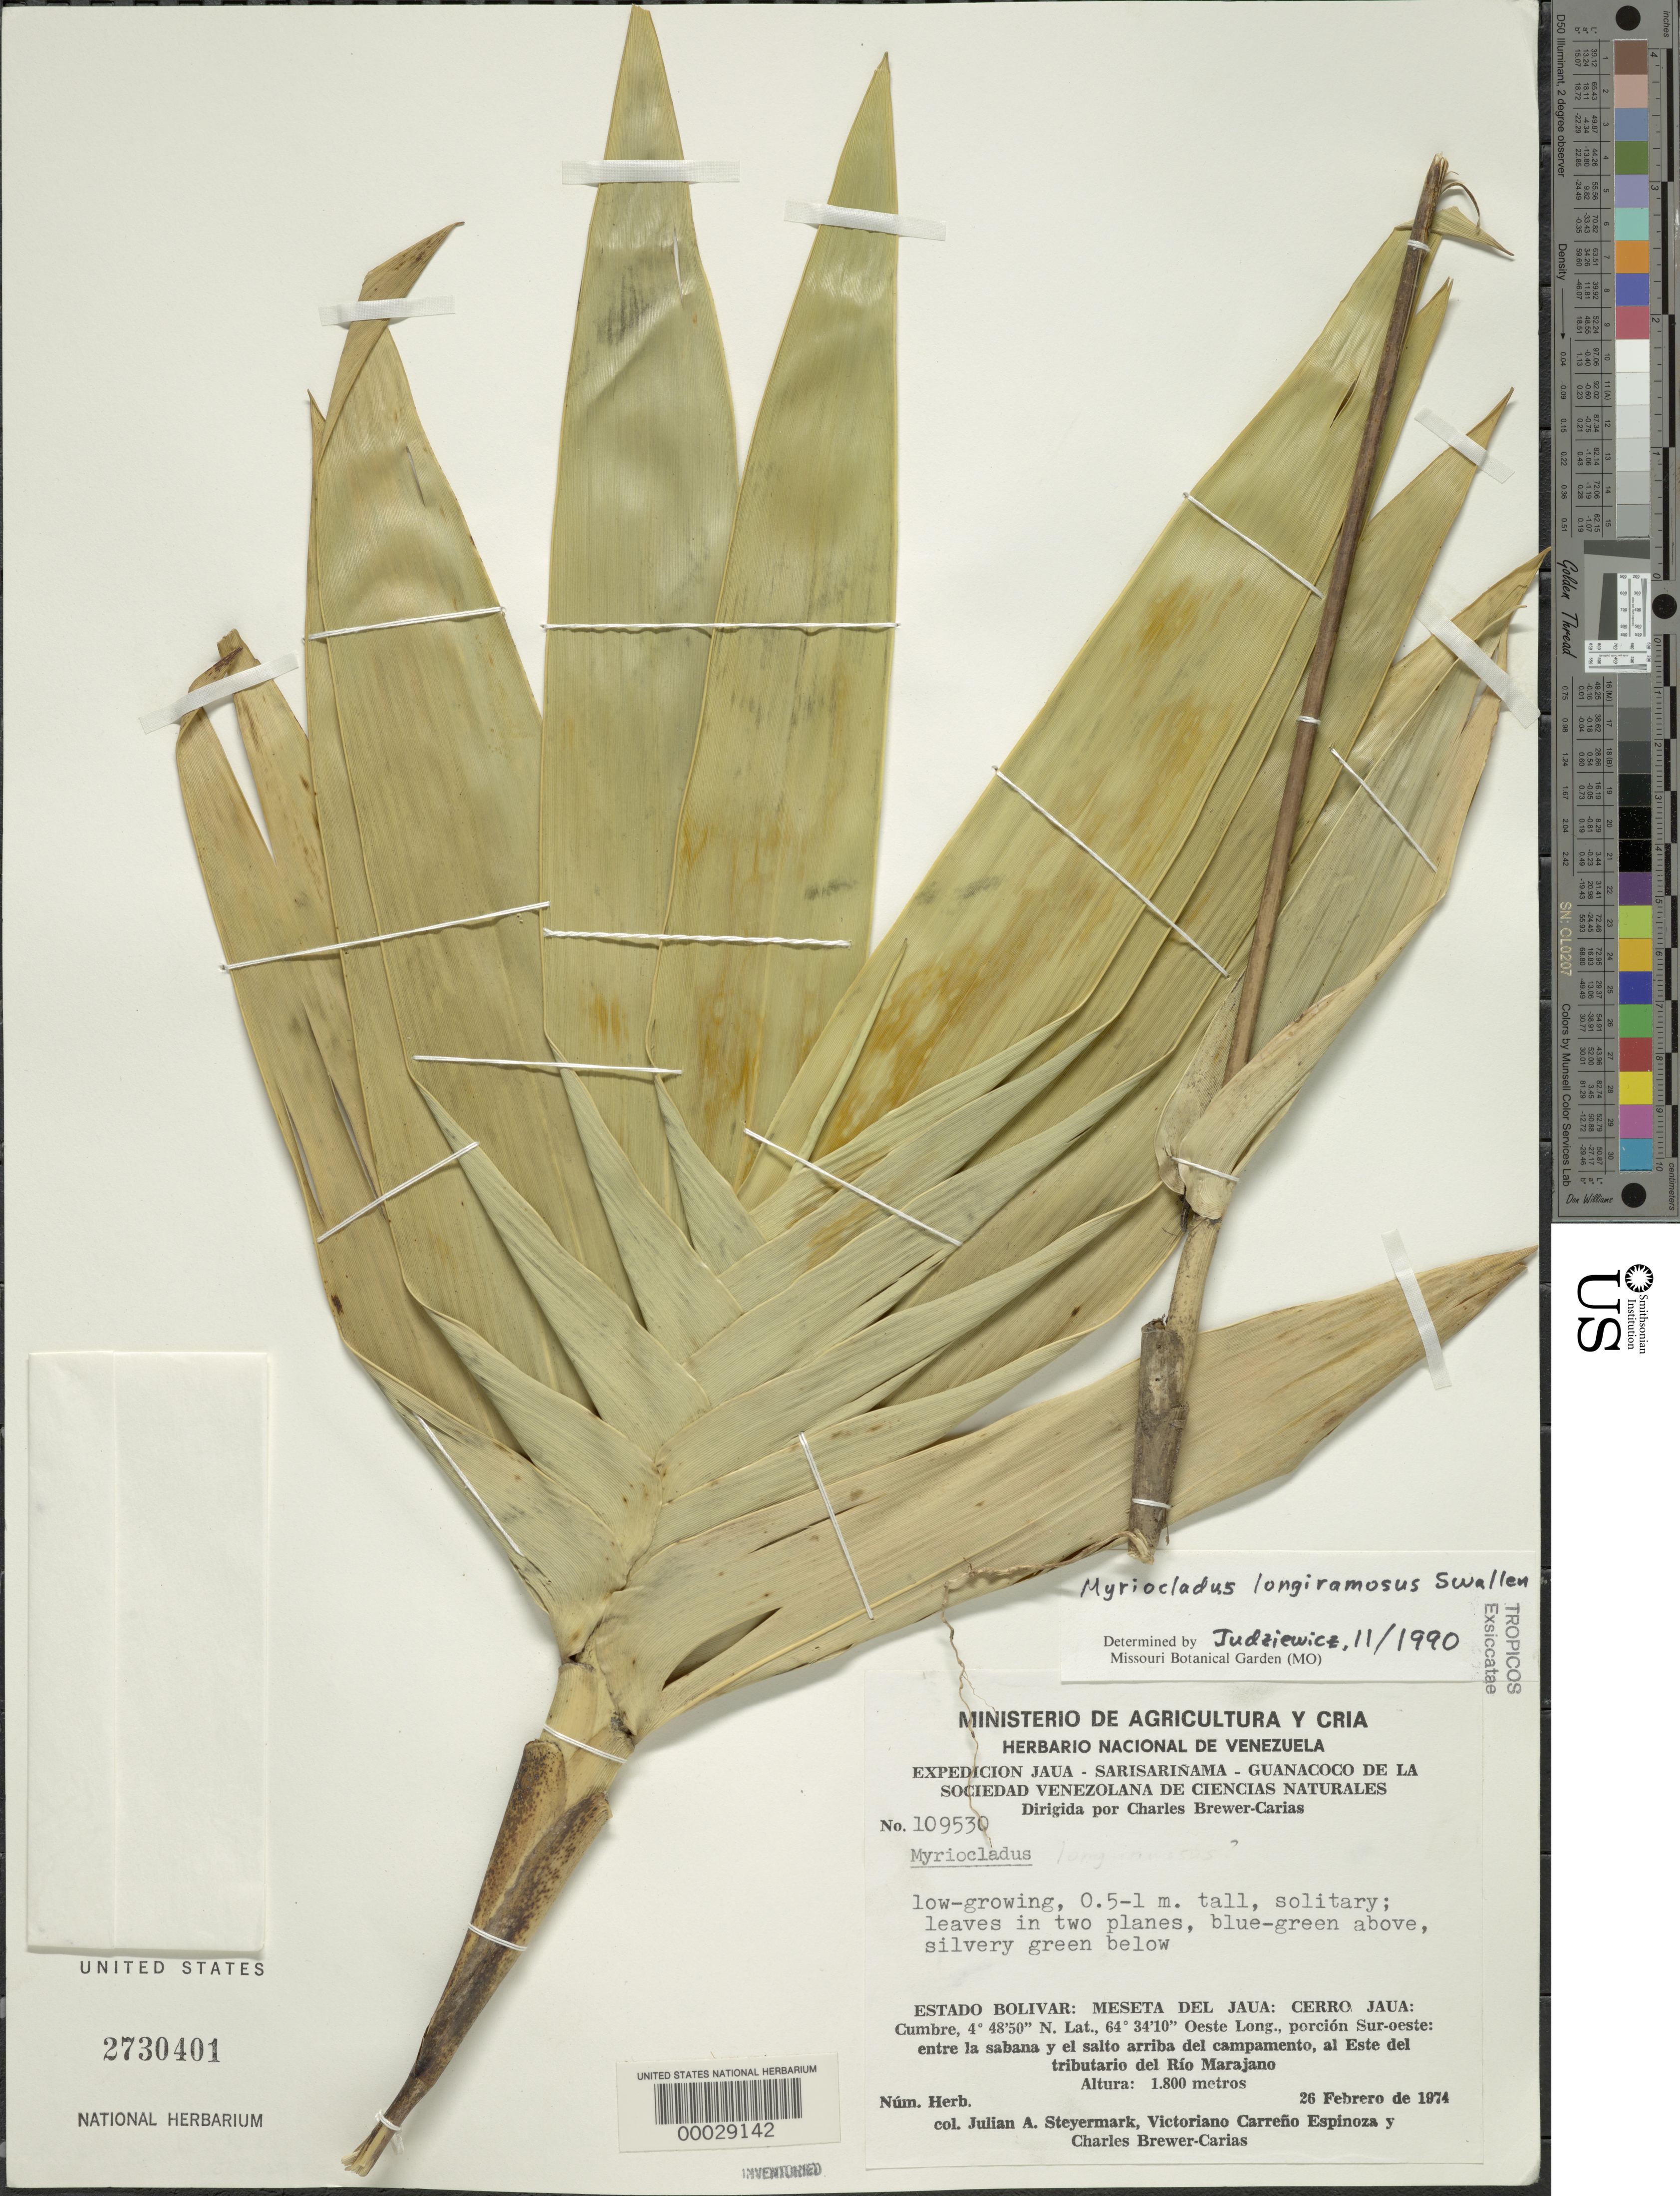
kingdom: Plantae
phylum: Tracheophyta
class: Liliopsida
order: Poales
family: Poaceae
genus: Myriocladus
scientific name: Myriocladus longiramosus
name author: Swallen in Maguire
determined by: Judziewicz, E. J.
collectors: J. Steyermark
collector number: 109530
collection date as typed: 26 Feb 1974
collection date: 1974-02-26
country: Venezuela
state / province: Bolivar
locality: Meseta del jaua: cerro jaua; entre sabana y el salto arriba del campamento, al este del tributario del rio marajano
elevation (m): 1800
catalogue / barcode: US 2730401